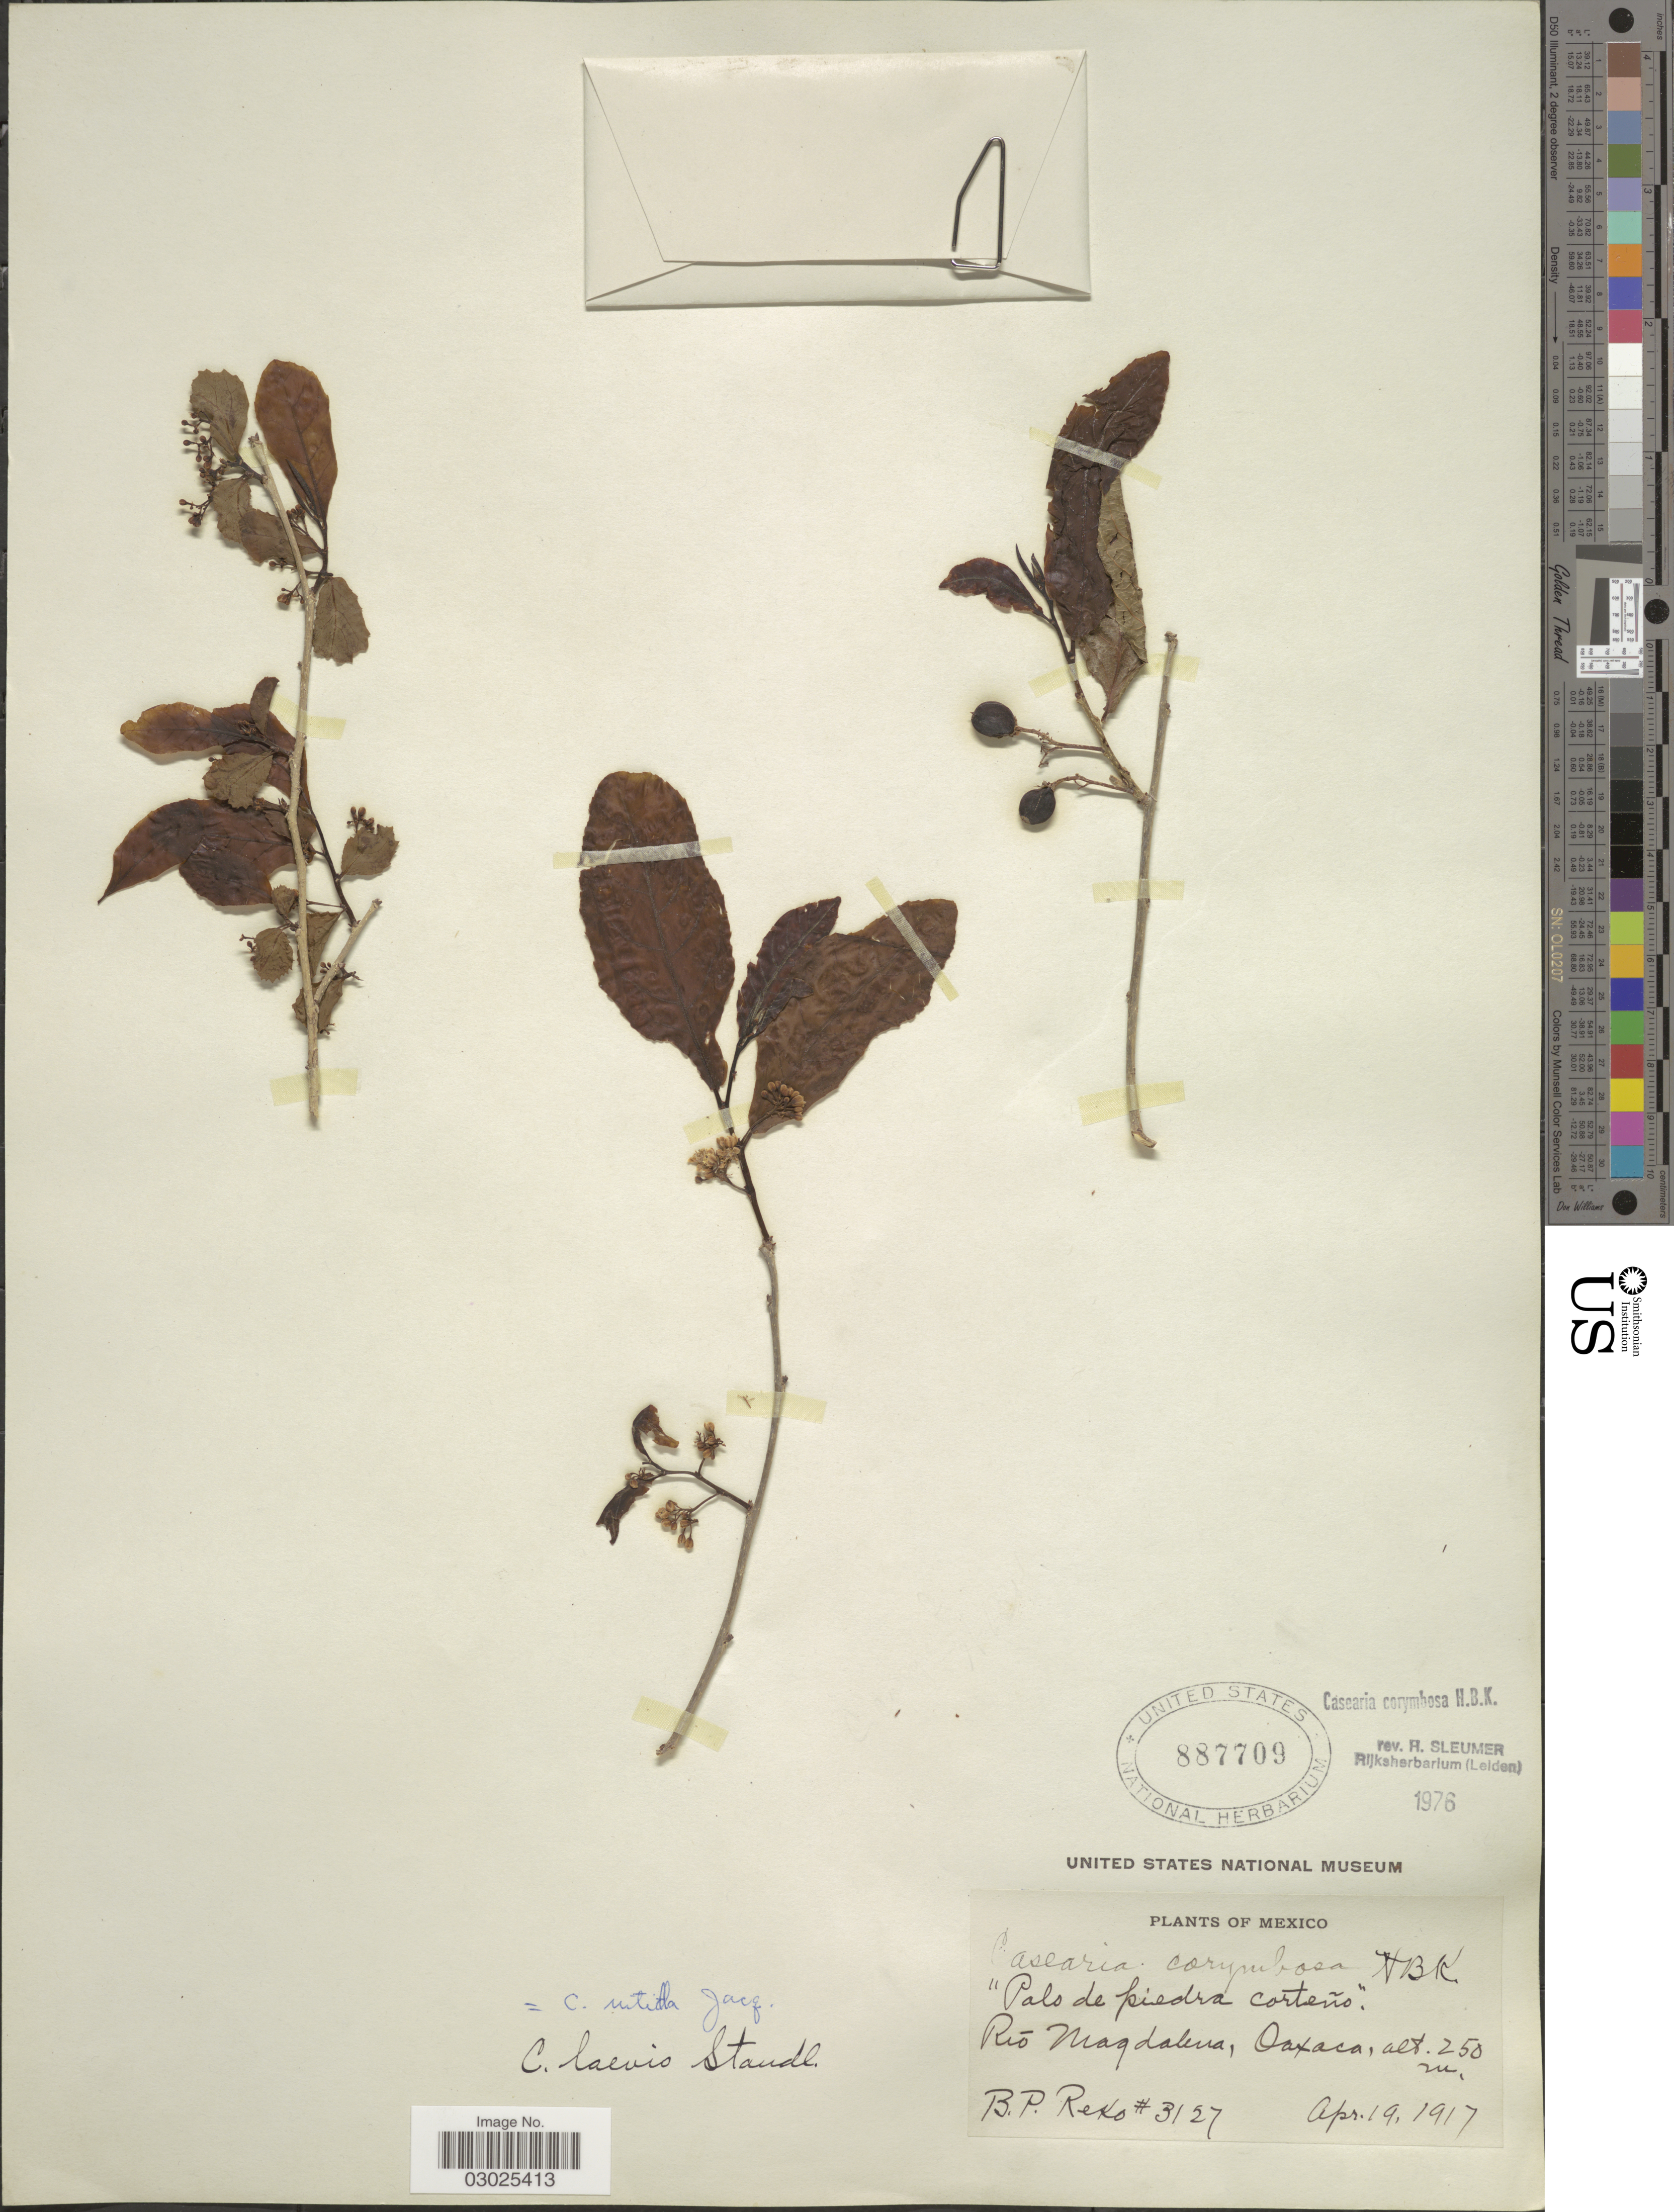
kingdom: Plantae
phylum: Tracheophyta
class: Magnoliopsida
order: Malpighiales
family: Salicaceae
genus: Casearia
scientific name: Casearia corymbosa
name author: Kunth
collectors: B. P. Reko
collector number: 3127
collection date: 1917-04-19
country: Mexico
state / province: Oaxaca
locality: Río Magdalena.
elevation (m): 250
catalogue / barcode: US 887709